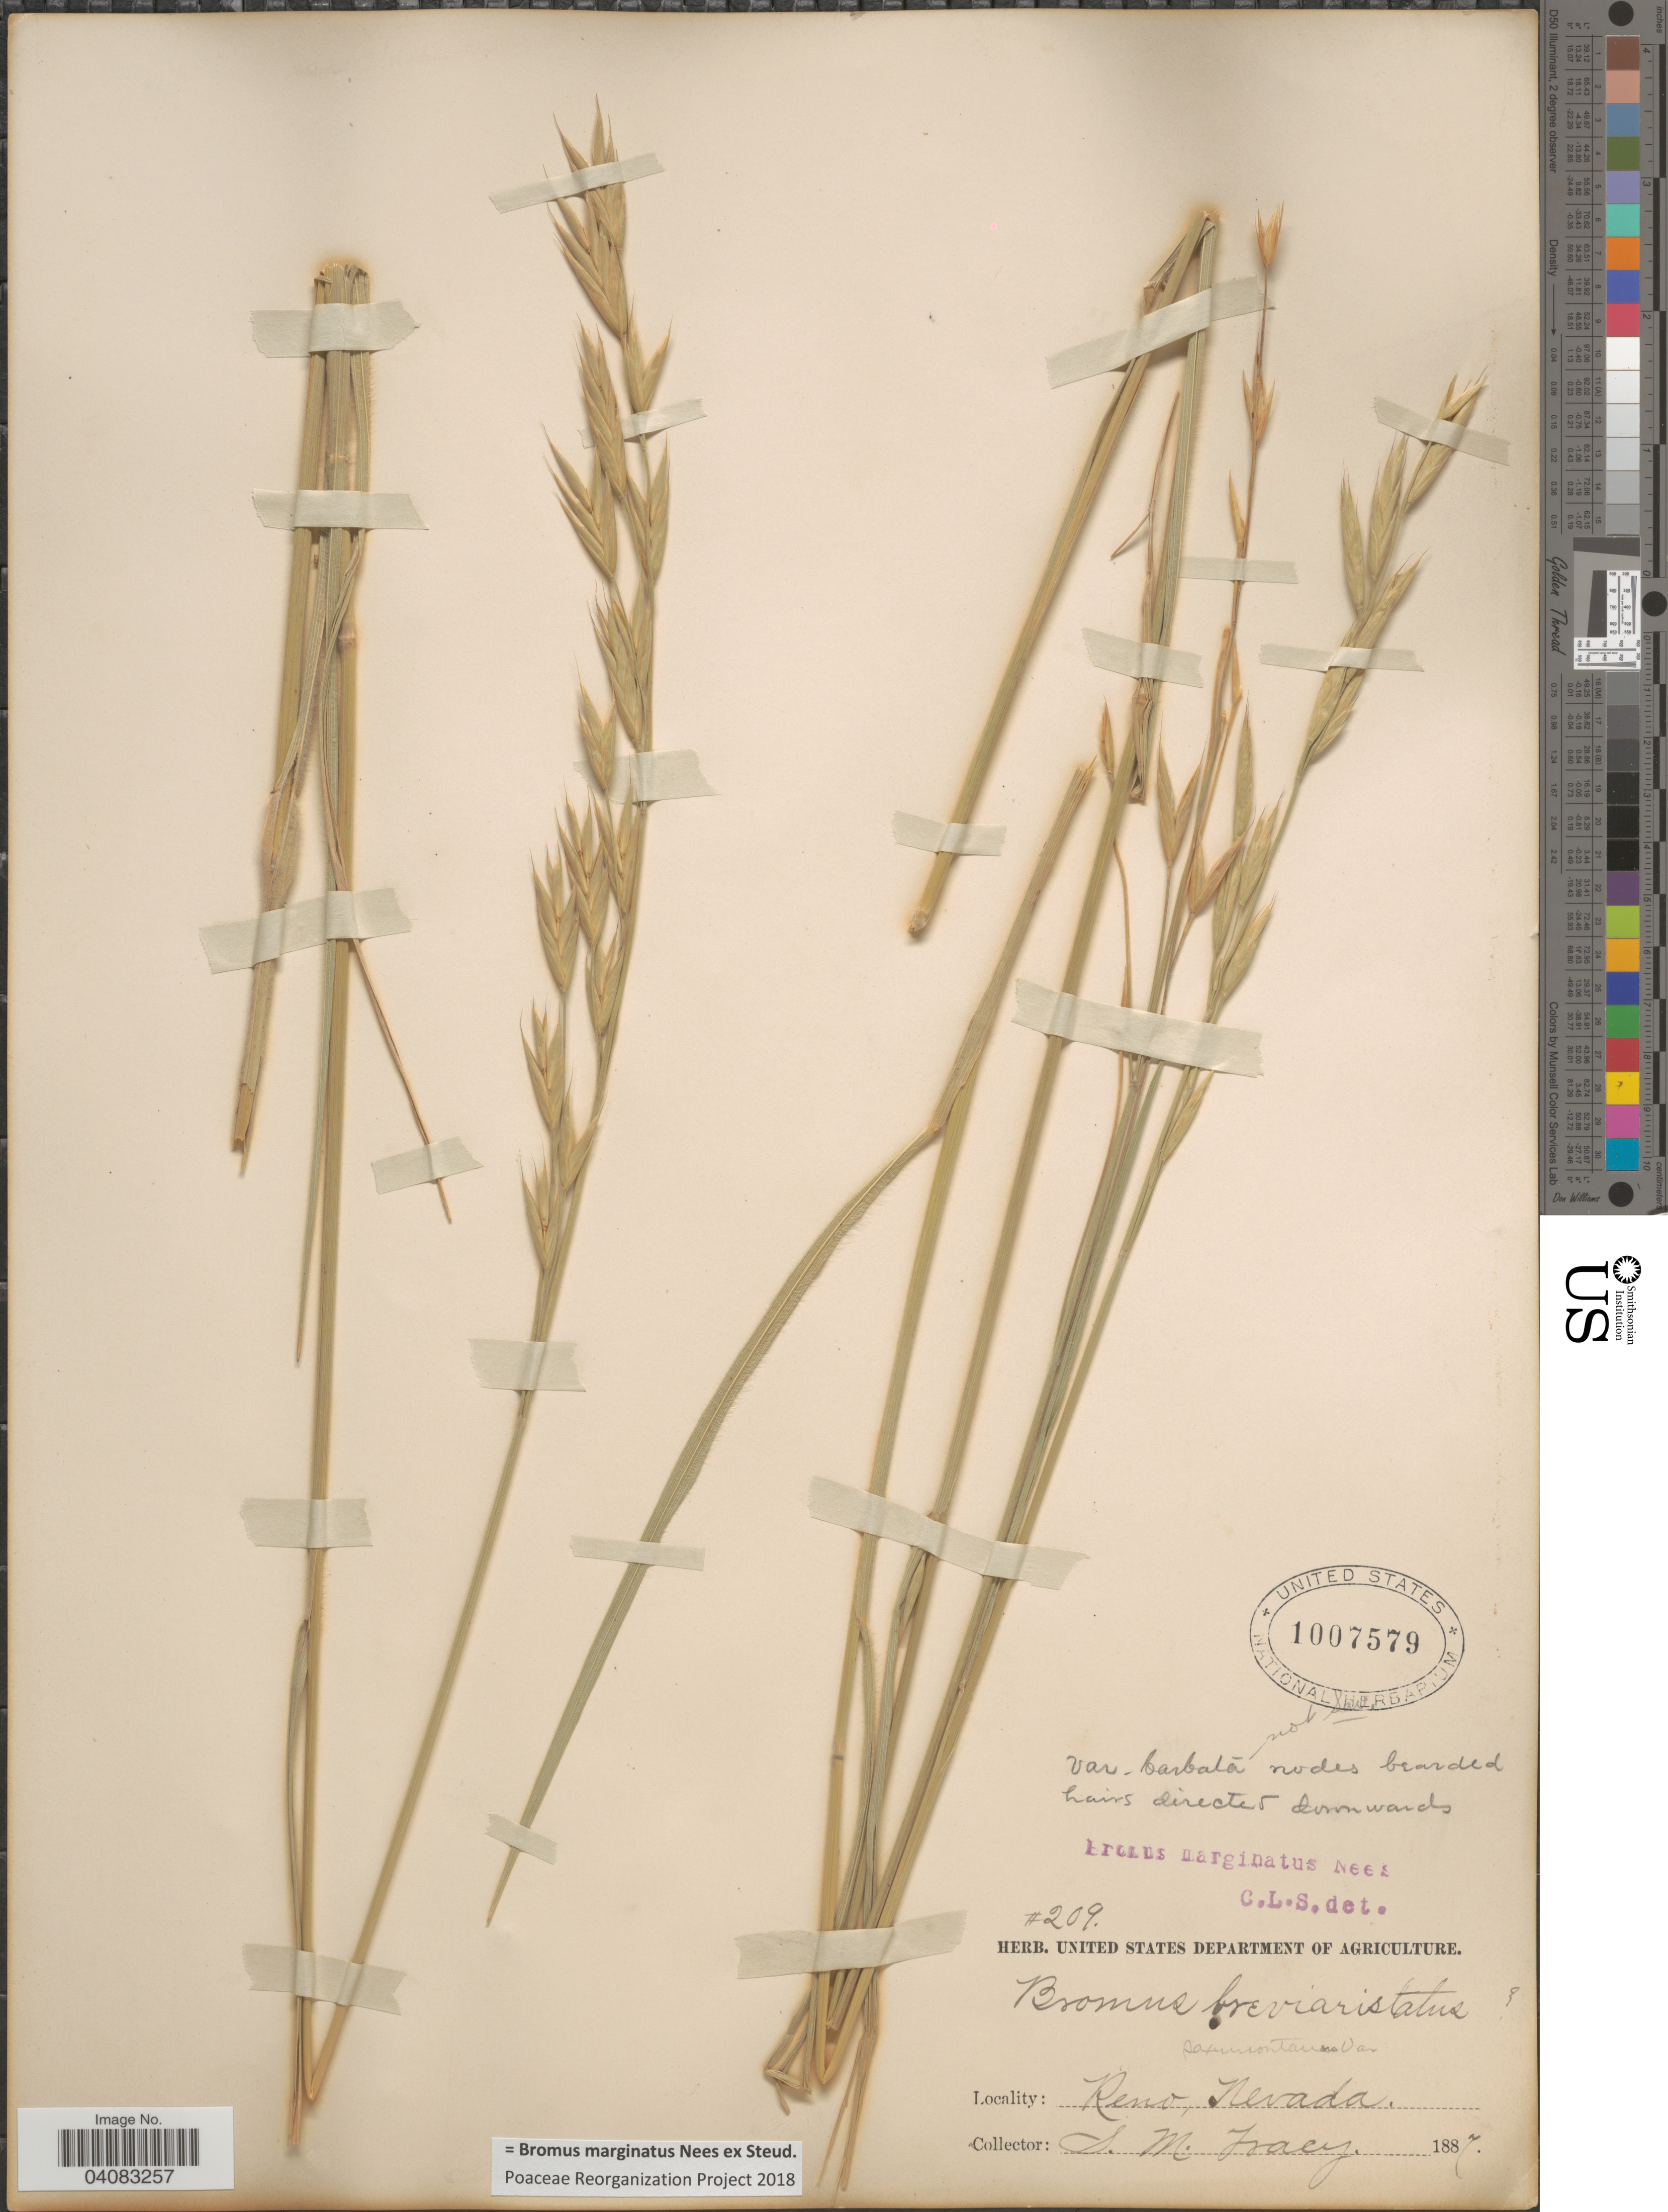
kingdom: Plantae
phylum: Tracheophyta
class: Liliopsida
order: Poales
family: Poaceae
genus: Bromus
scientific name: Bromus marginatus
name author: Nees ex Steud.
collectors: S. M. Tracy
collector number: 209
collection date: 1887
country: United States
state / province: Nevada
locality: Reno.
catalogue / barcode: US 1007579